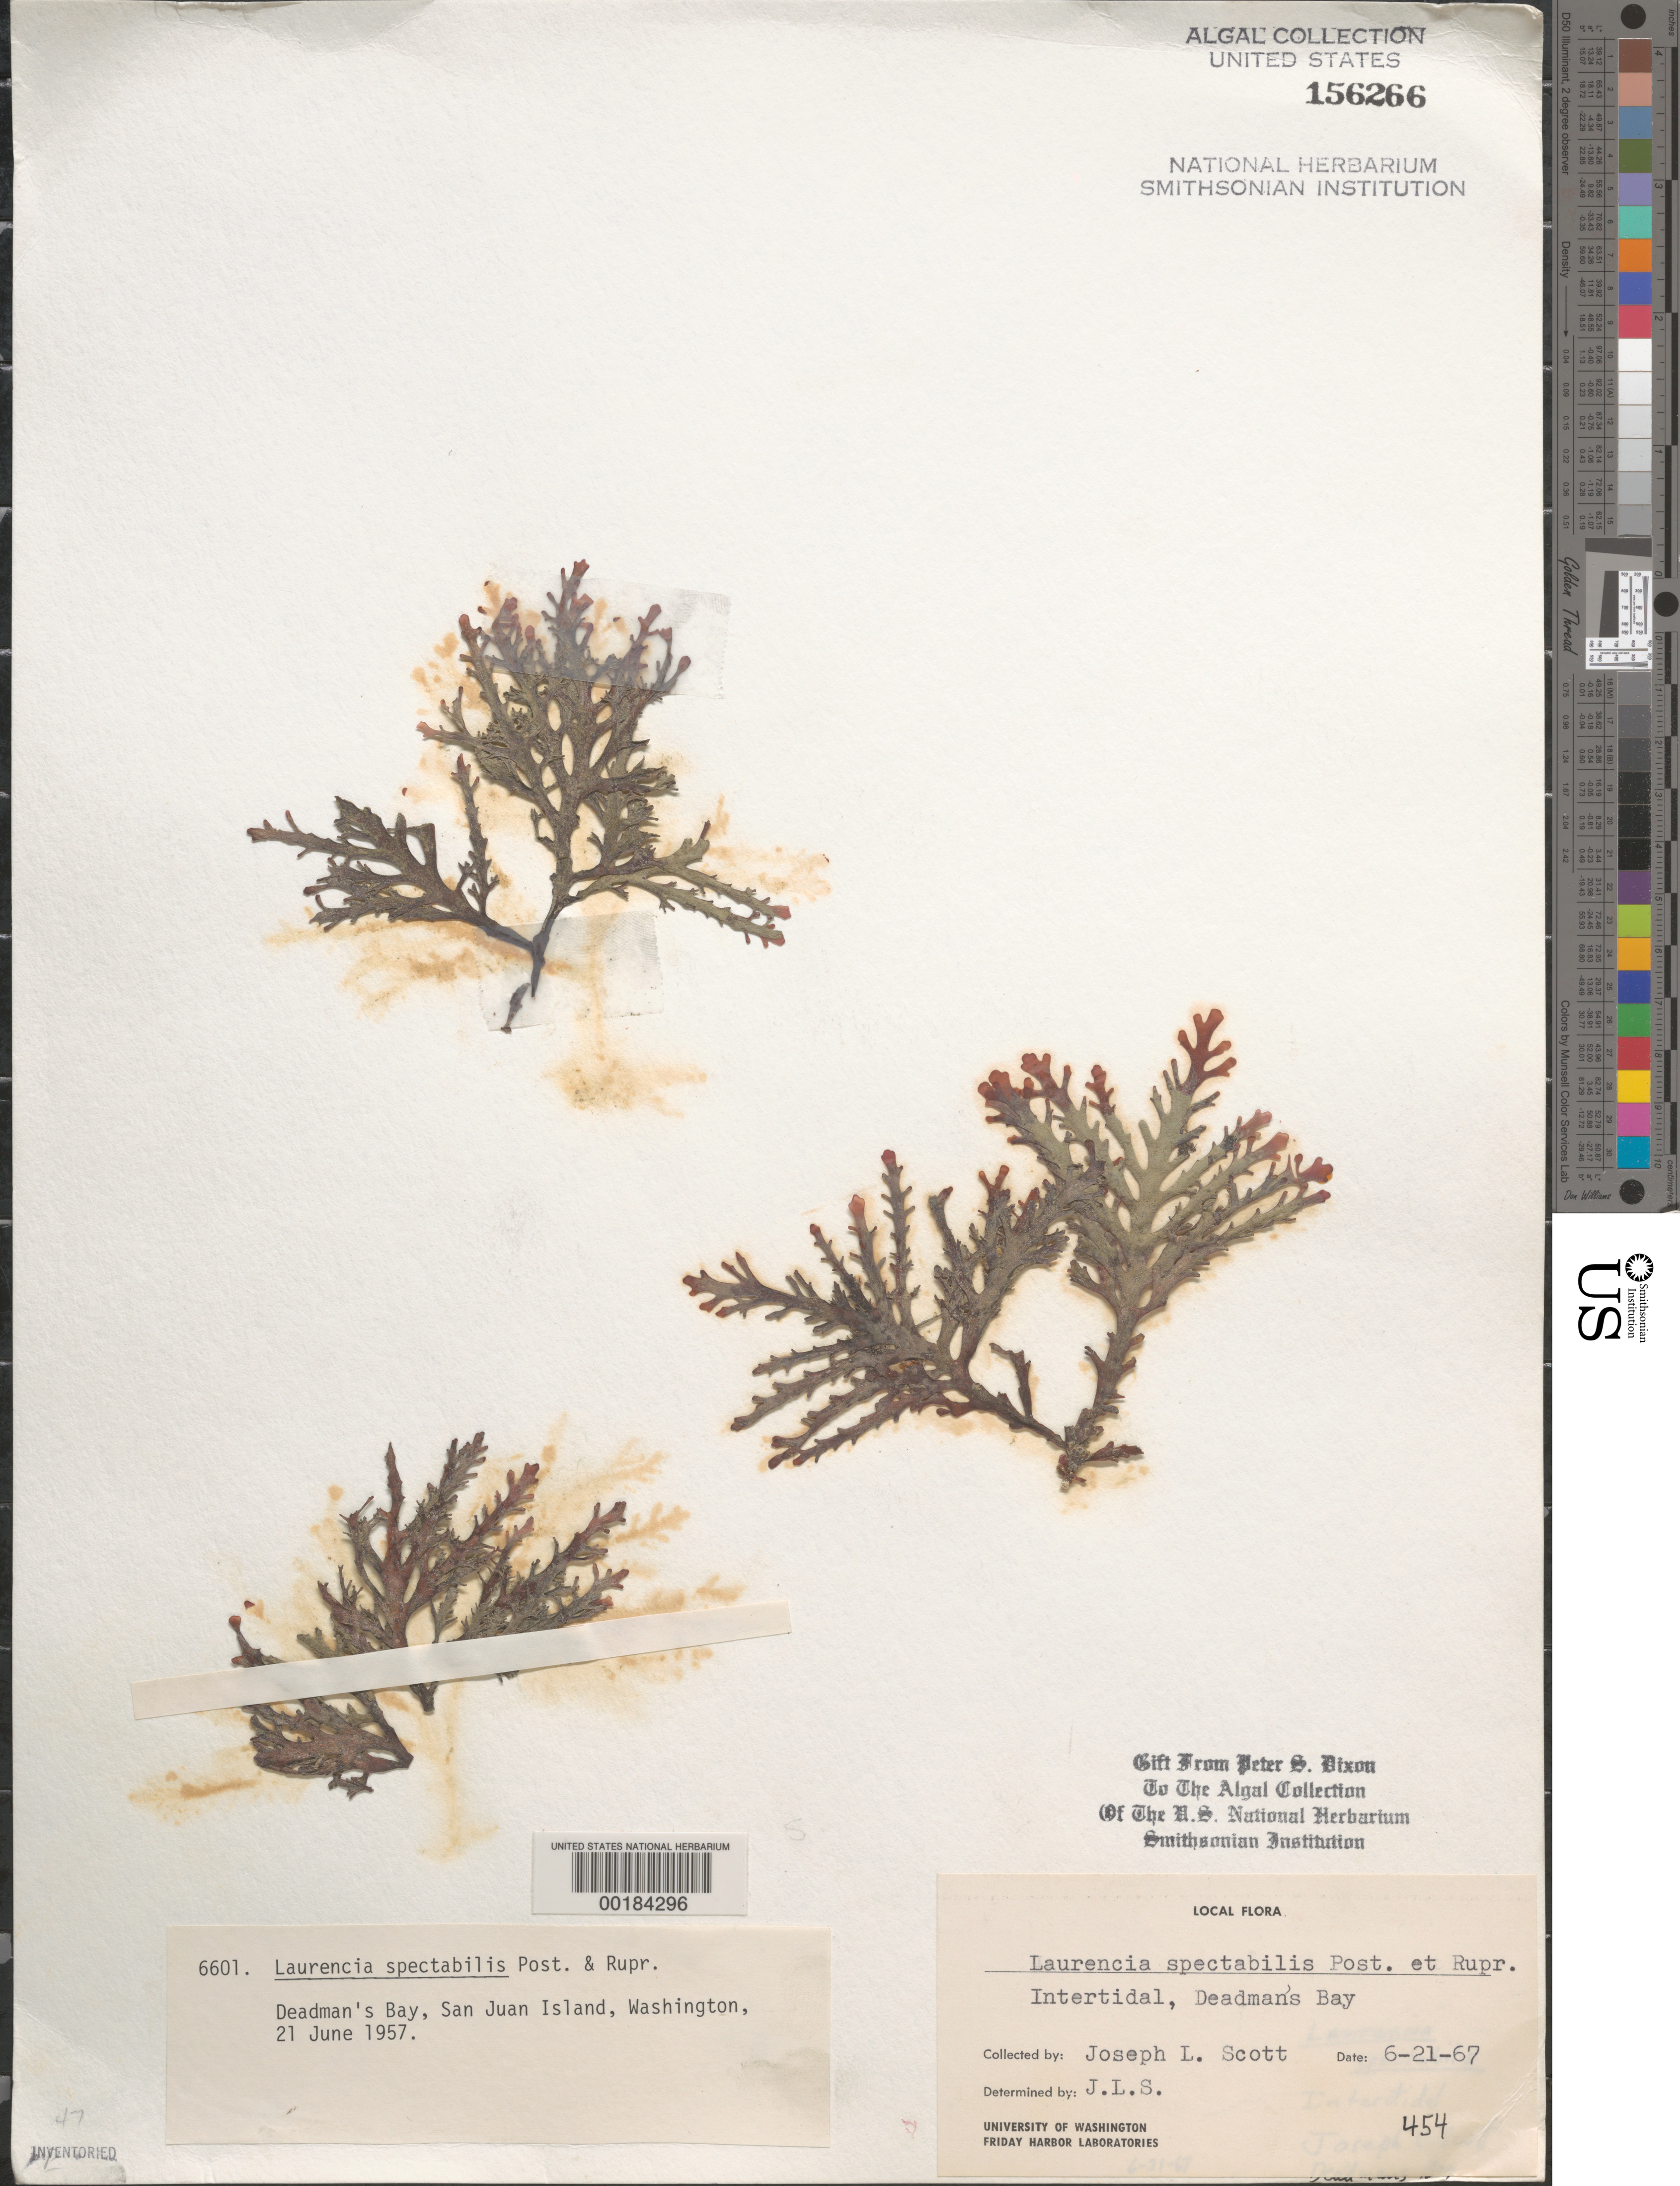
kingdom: Plantae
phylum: Rhodophyta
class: Florideophyceae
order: Ceramiales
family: Rhodomelaceae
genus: Osmundea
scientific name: Osmundea spectabilis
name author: (Postels & Rupr.) K.W. Nam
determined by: Algae name updating Project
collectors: J. L. Scott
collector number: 454 & PSD 6601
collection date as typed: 21 Jun 1967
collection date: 1967-06-21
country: United States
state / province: Washington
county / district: San Juan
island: San Juan Island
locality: Deadman's Bay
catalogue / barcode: US 156266